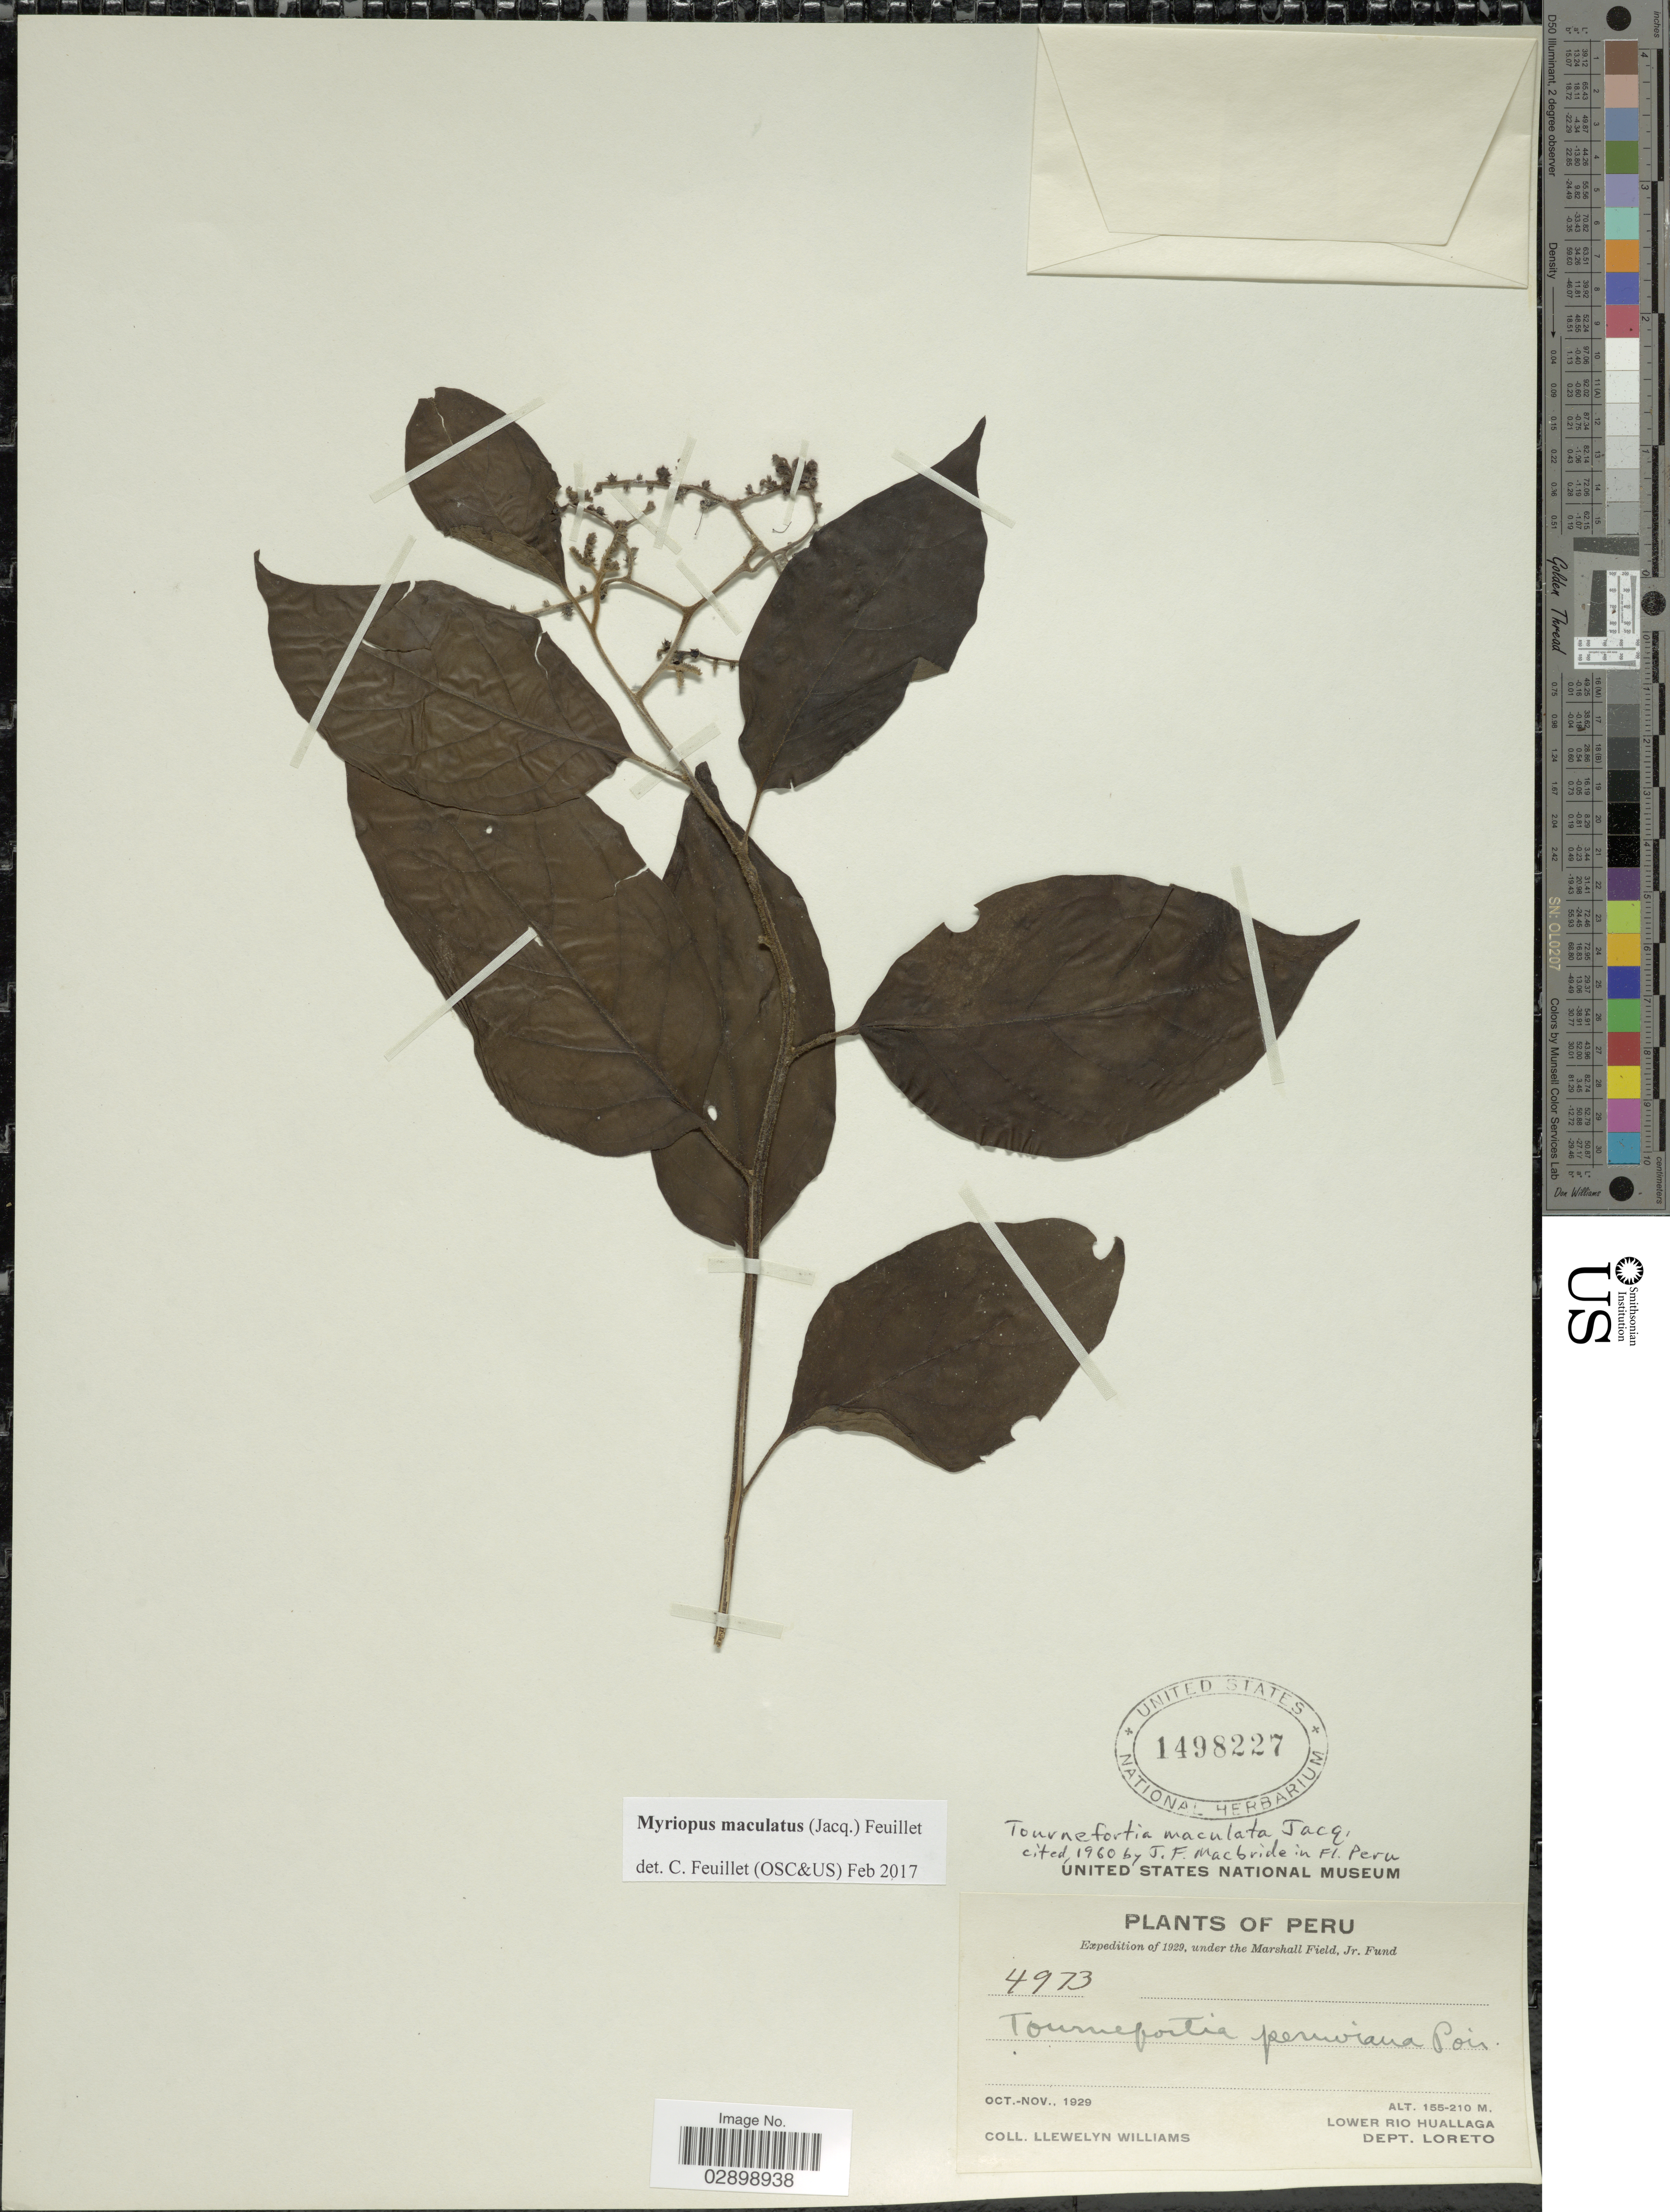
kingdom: Plantae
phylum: Tracheophyta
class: Magnoliopsida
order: Boraginales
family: Heliotropiaceae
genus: Myriopus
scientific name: Myriopus maculatus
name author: (Jacq.) Feuillet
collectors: Ll. Williams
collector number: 4973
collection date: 1929-10/1929-11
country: Peru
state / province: Loreto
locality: Lower Rio Huallaga. Dept. Loreto.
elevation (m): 155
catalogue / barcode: US 1498227